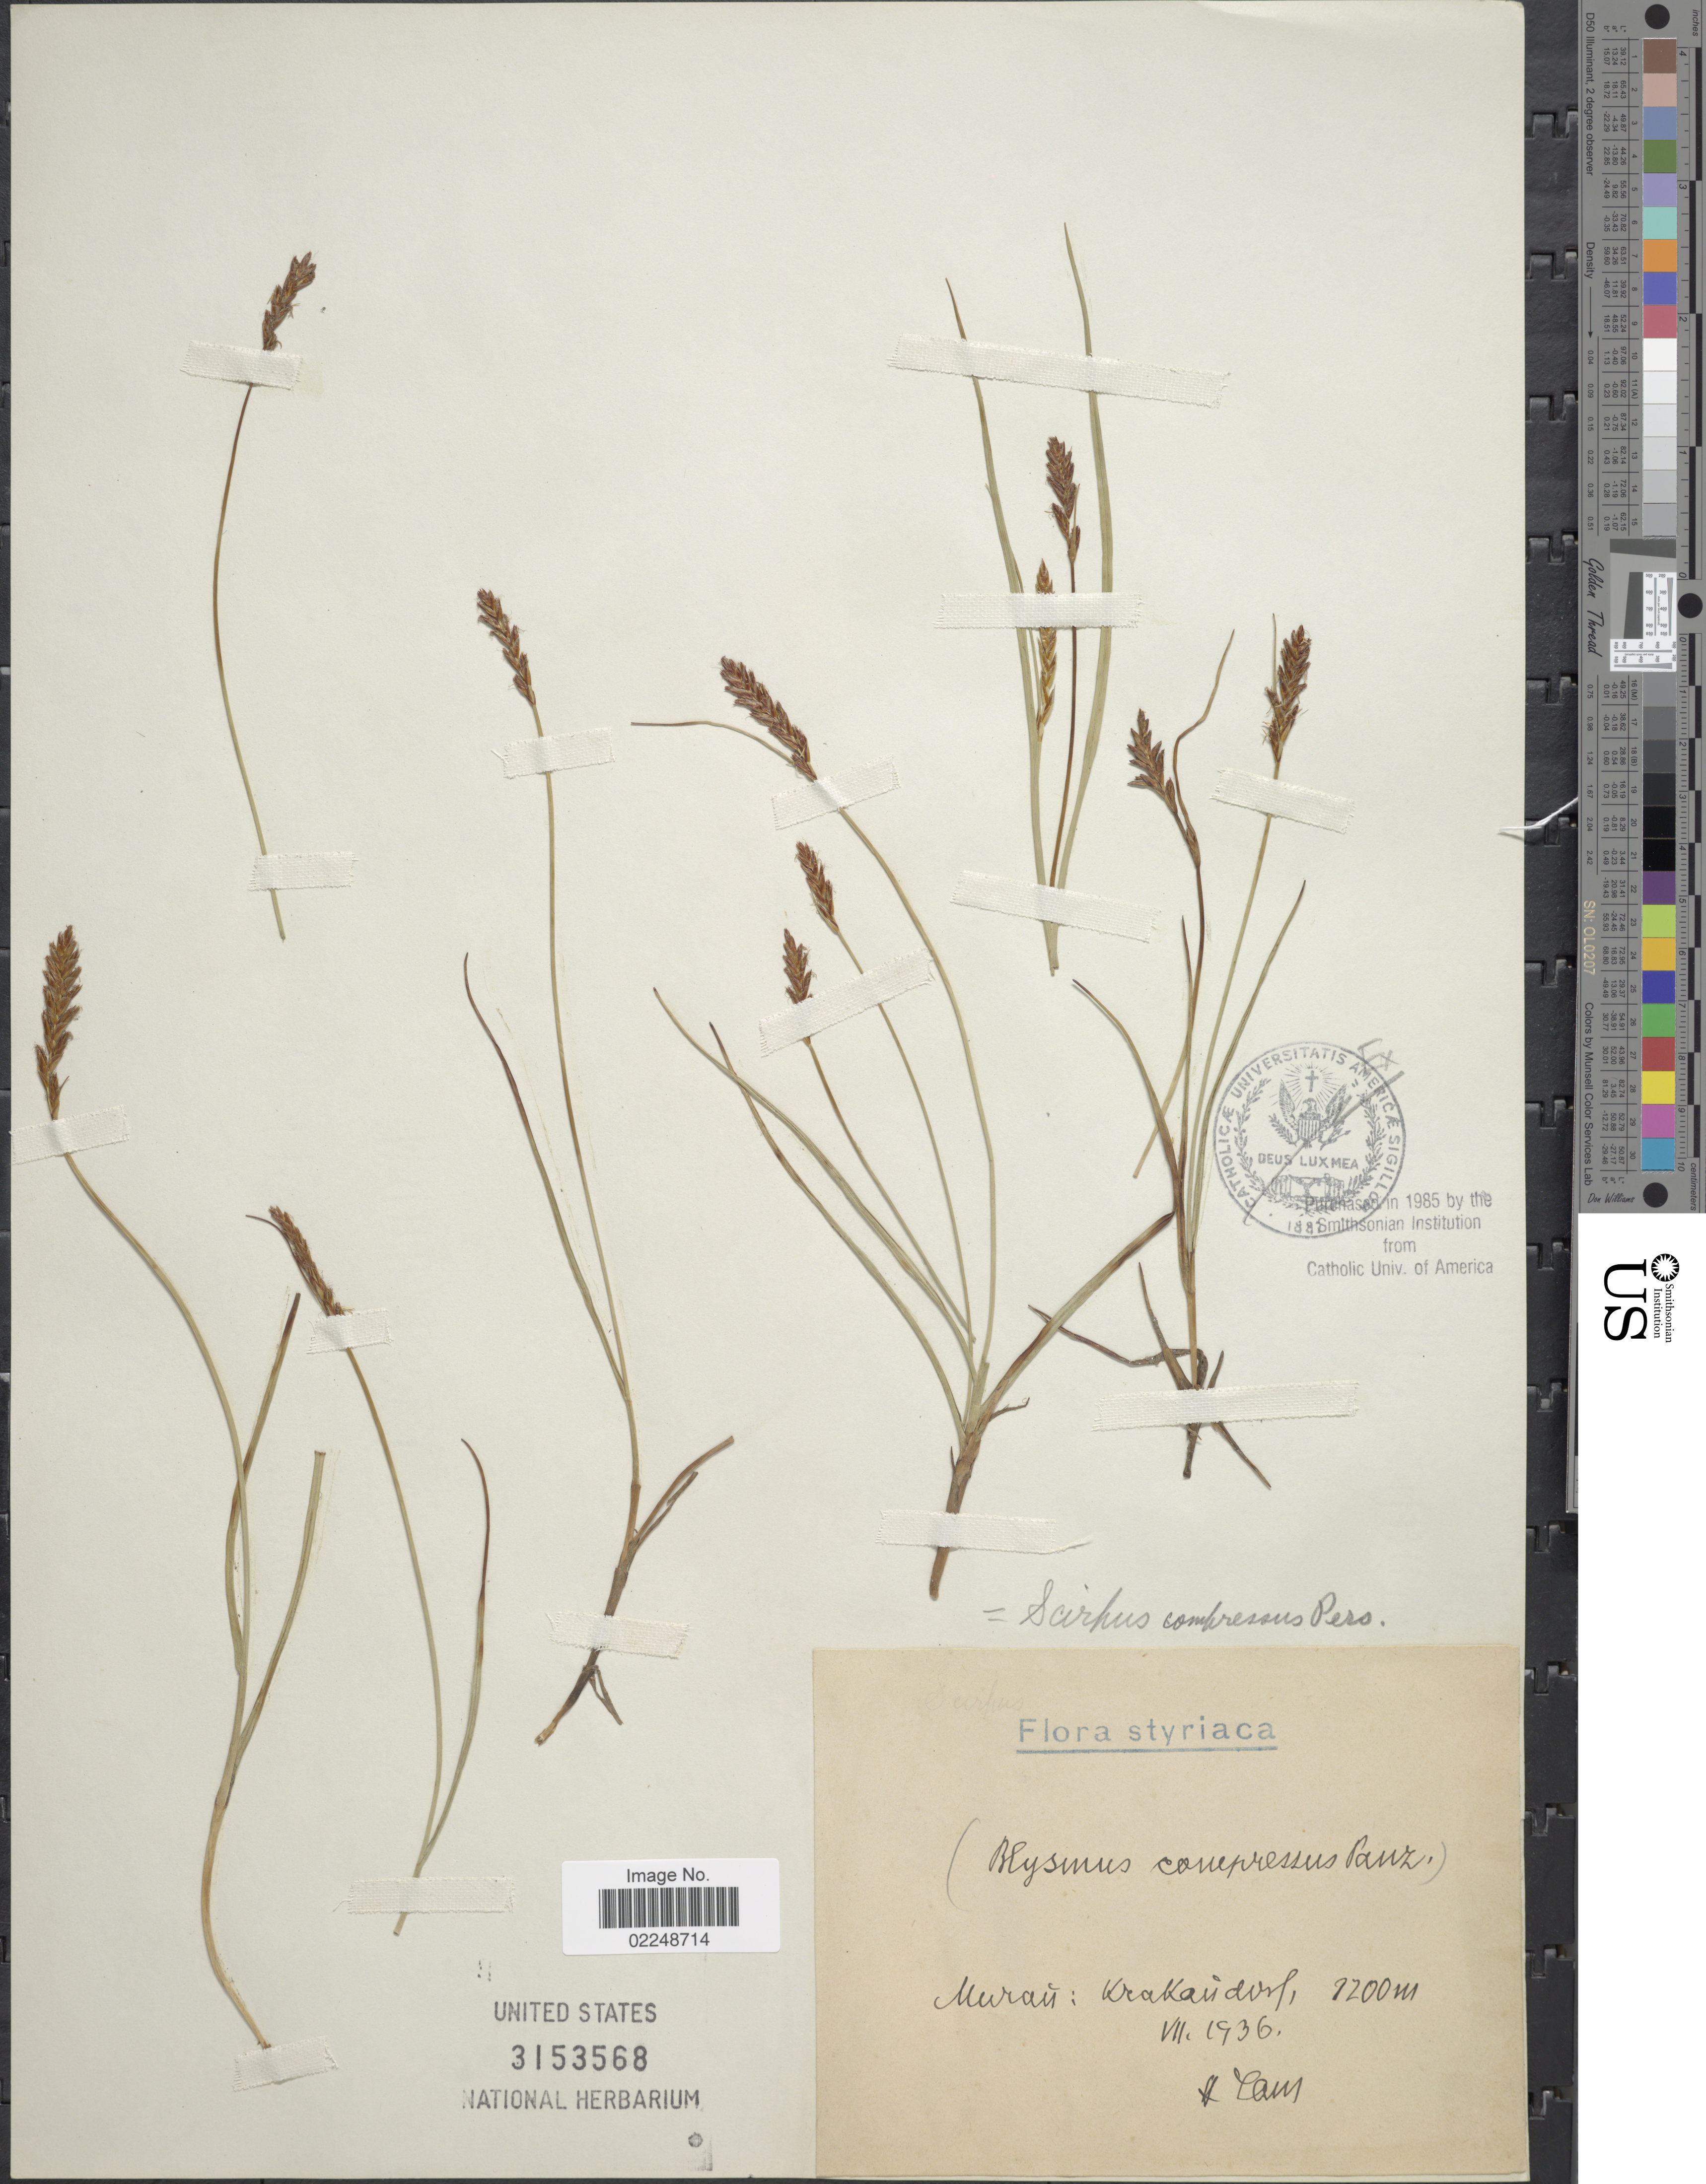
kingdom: Plantae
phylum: Tracheophyta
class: Liliopsida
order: Poales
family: Cyperaceae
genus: Blysmus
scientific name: Blysmus compressus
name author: (L.) Panzer ex Link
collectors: A. Laus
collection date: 1936-07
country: Austria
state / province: Steiermark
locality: Styriaca, Murau: Krakaudorf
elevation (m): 2200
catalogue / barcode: US 3153568